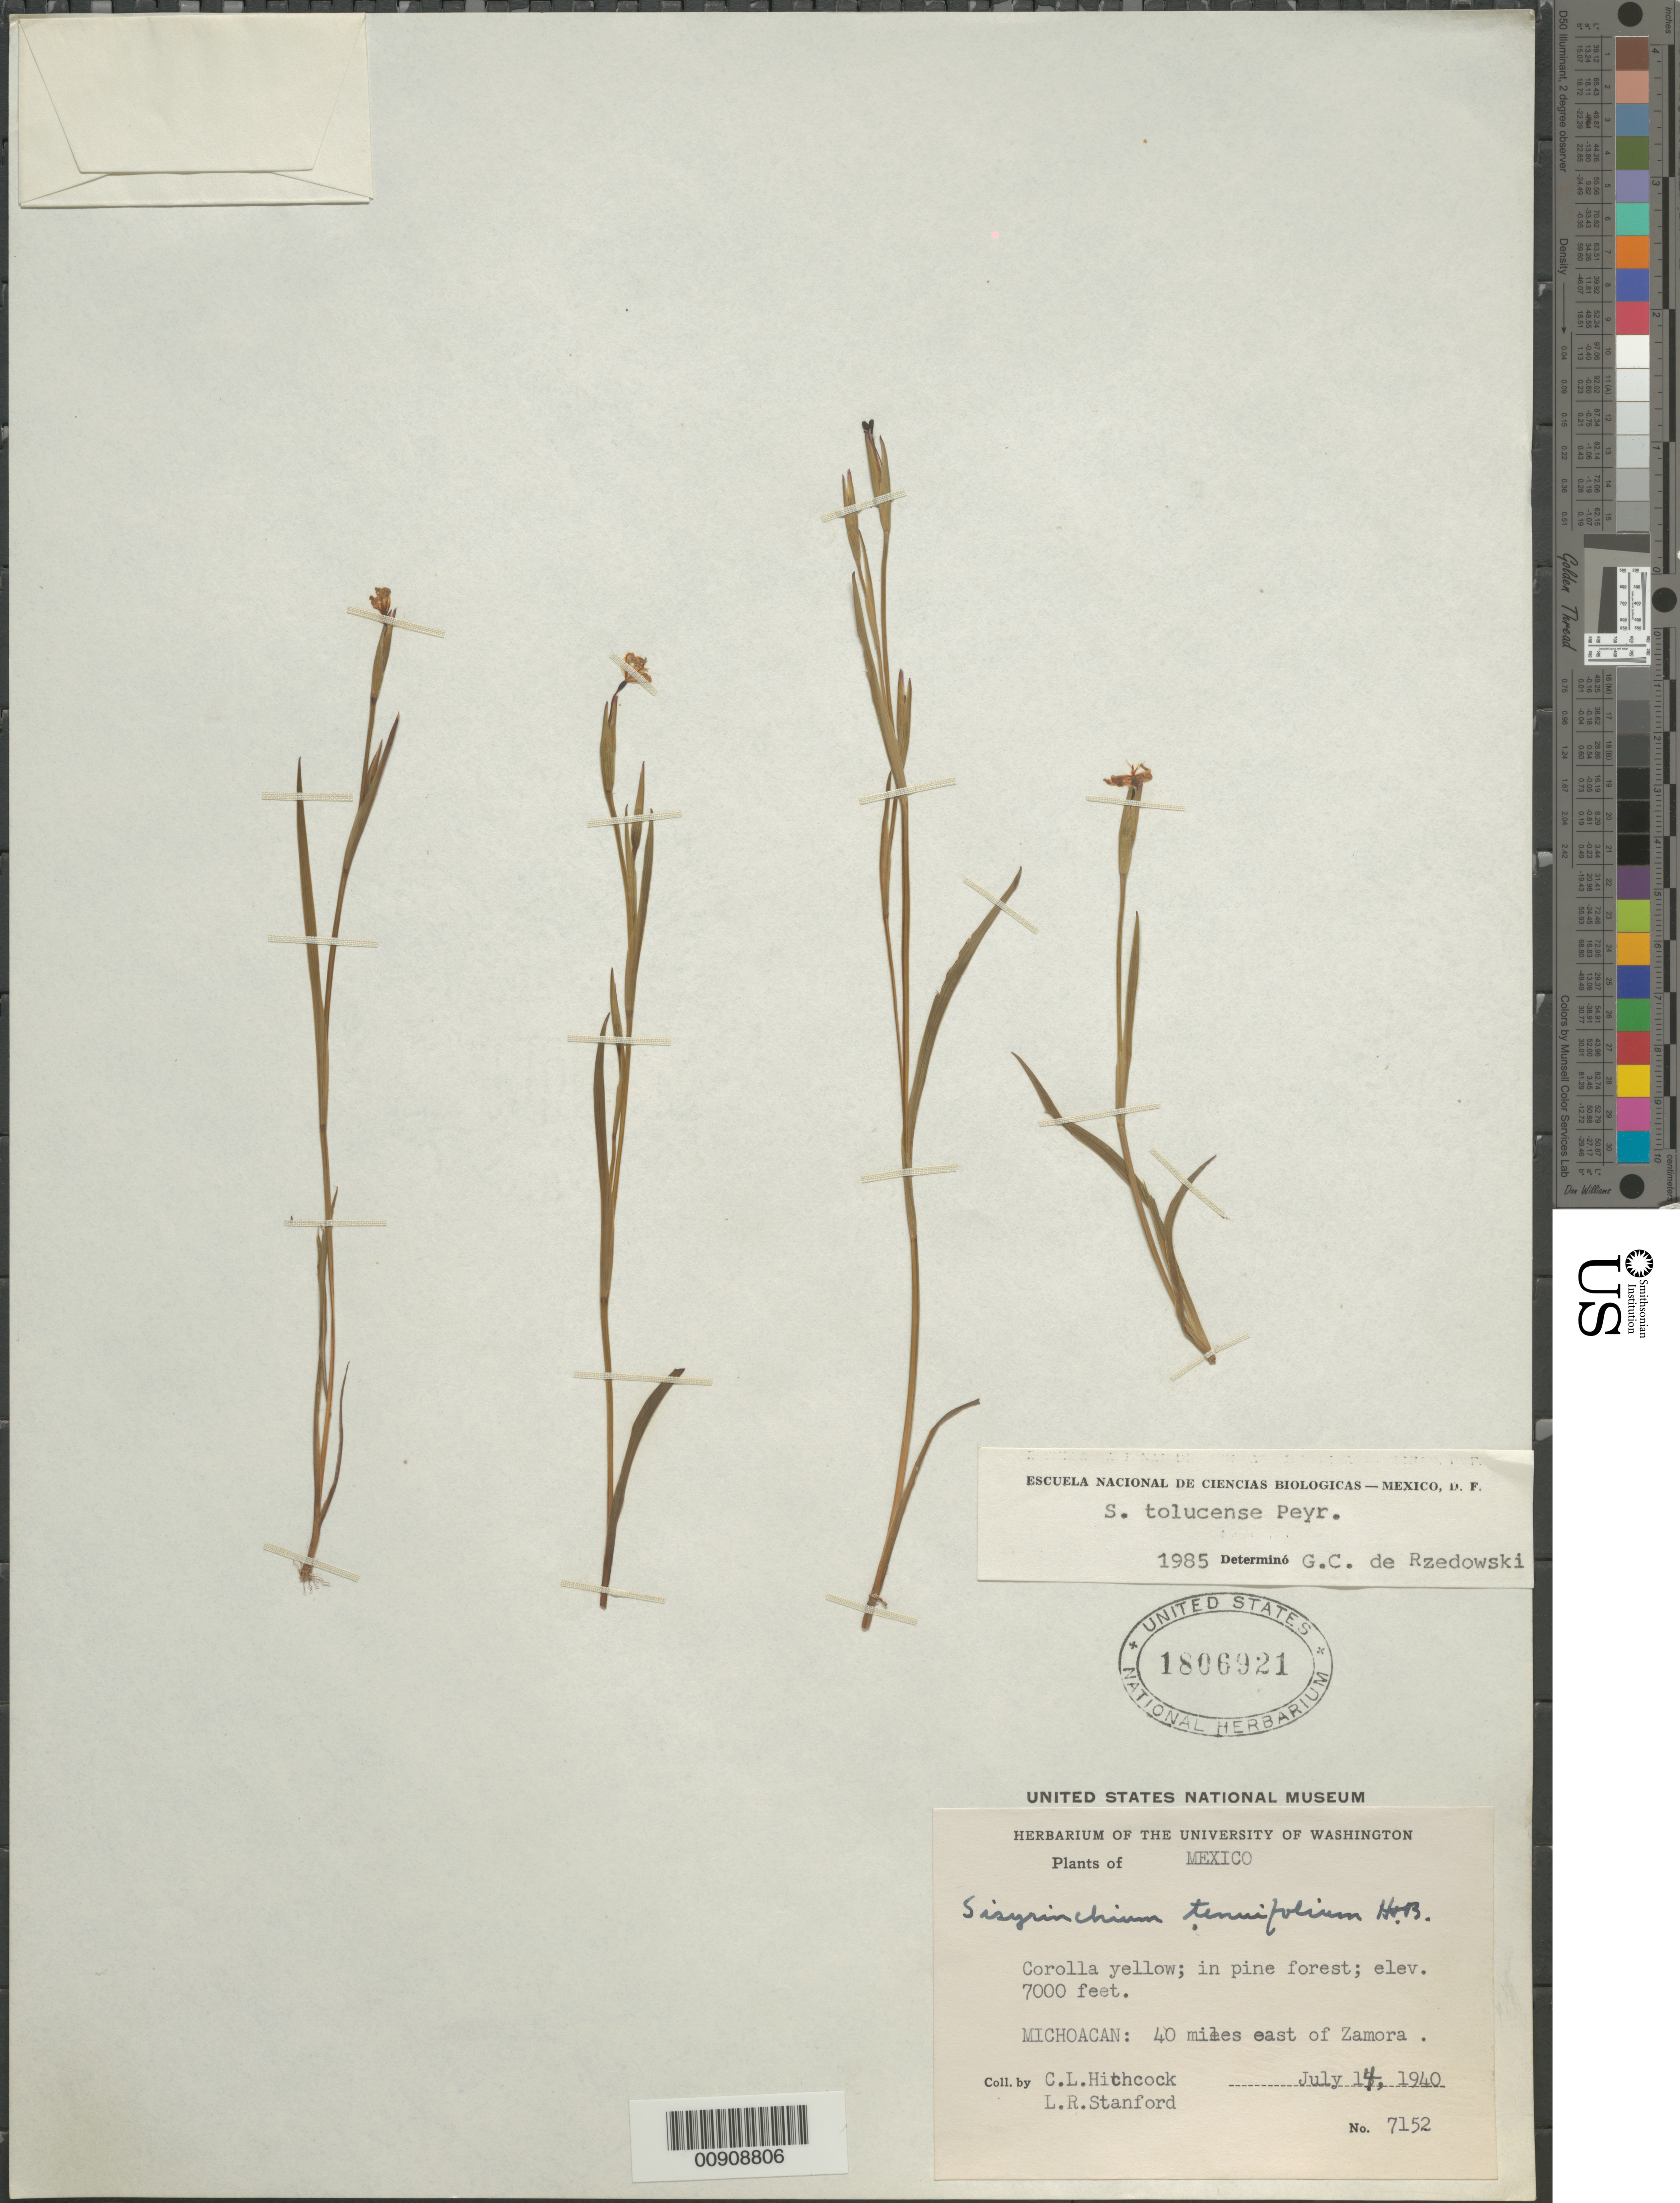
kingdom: Plantae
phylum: Tracheophyta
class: Liliopsida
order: Asparagales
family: Iridaceae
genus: Sisyrinchium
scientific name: Sisyrinchium tolucense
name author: Peyr.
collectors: C. L. Hitchcock & L. R. Stanford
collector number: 7152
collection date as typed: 14 Jul 1940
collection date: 1940-07-14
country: Mexico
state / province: Michoacán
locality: Michoacán: 40 miles east of Zamora.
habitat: In pine forest.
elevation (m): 2134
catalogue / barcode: US 1806921